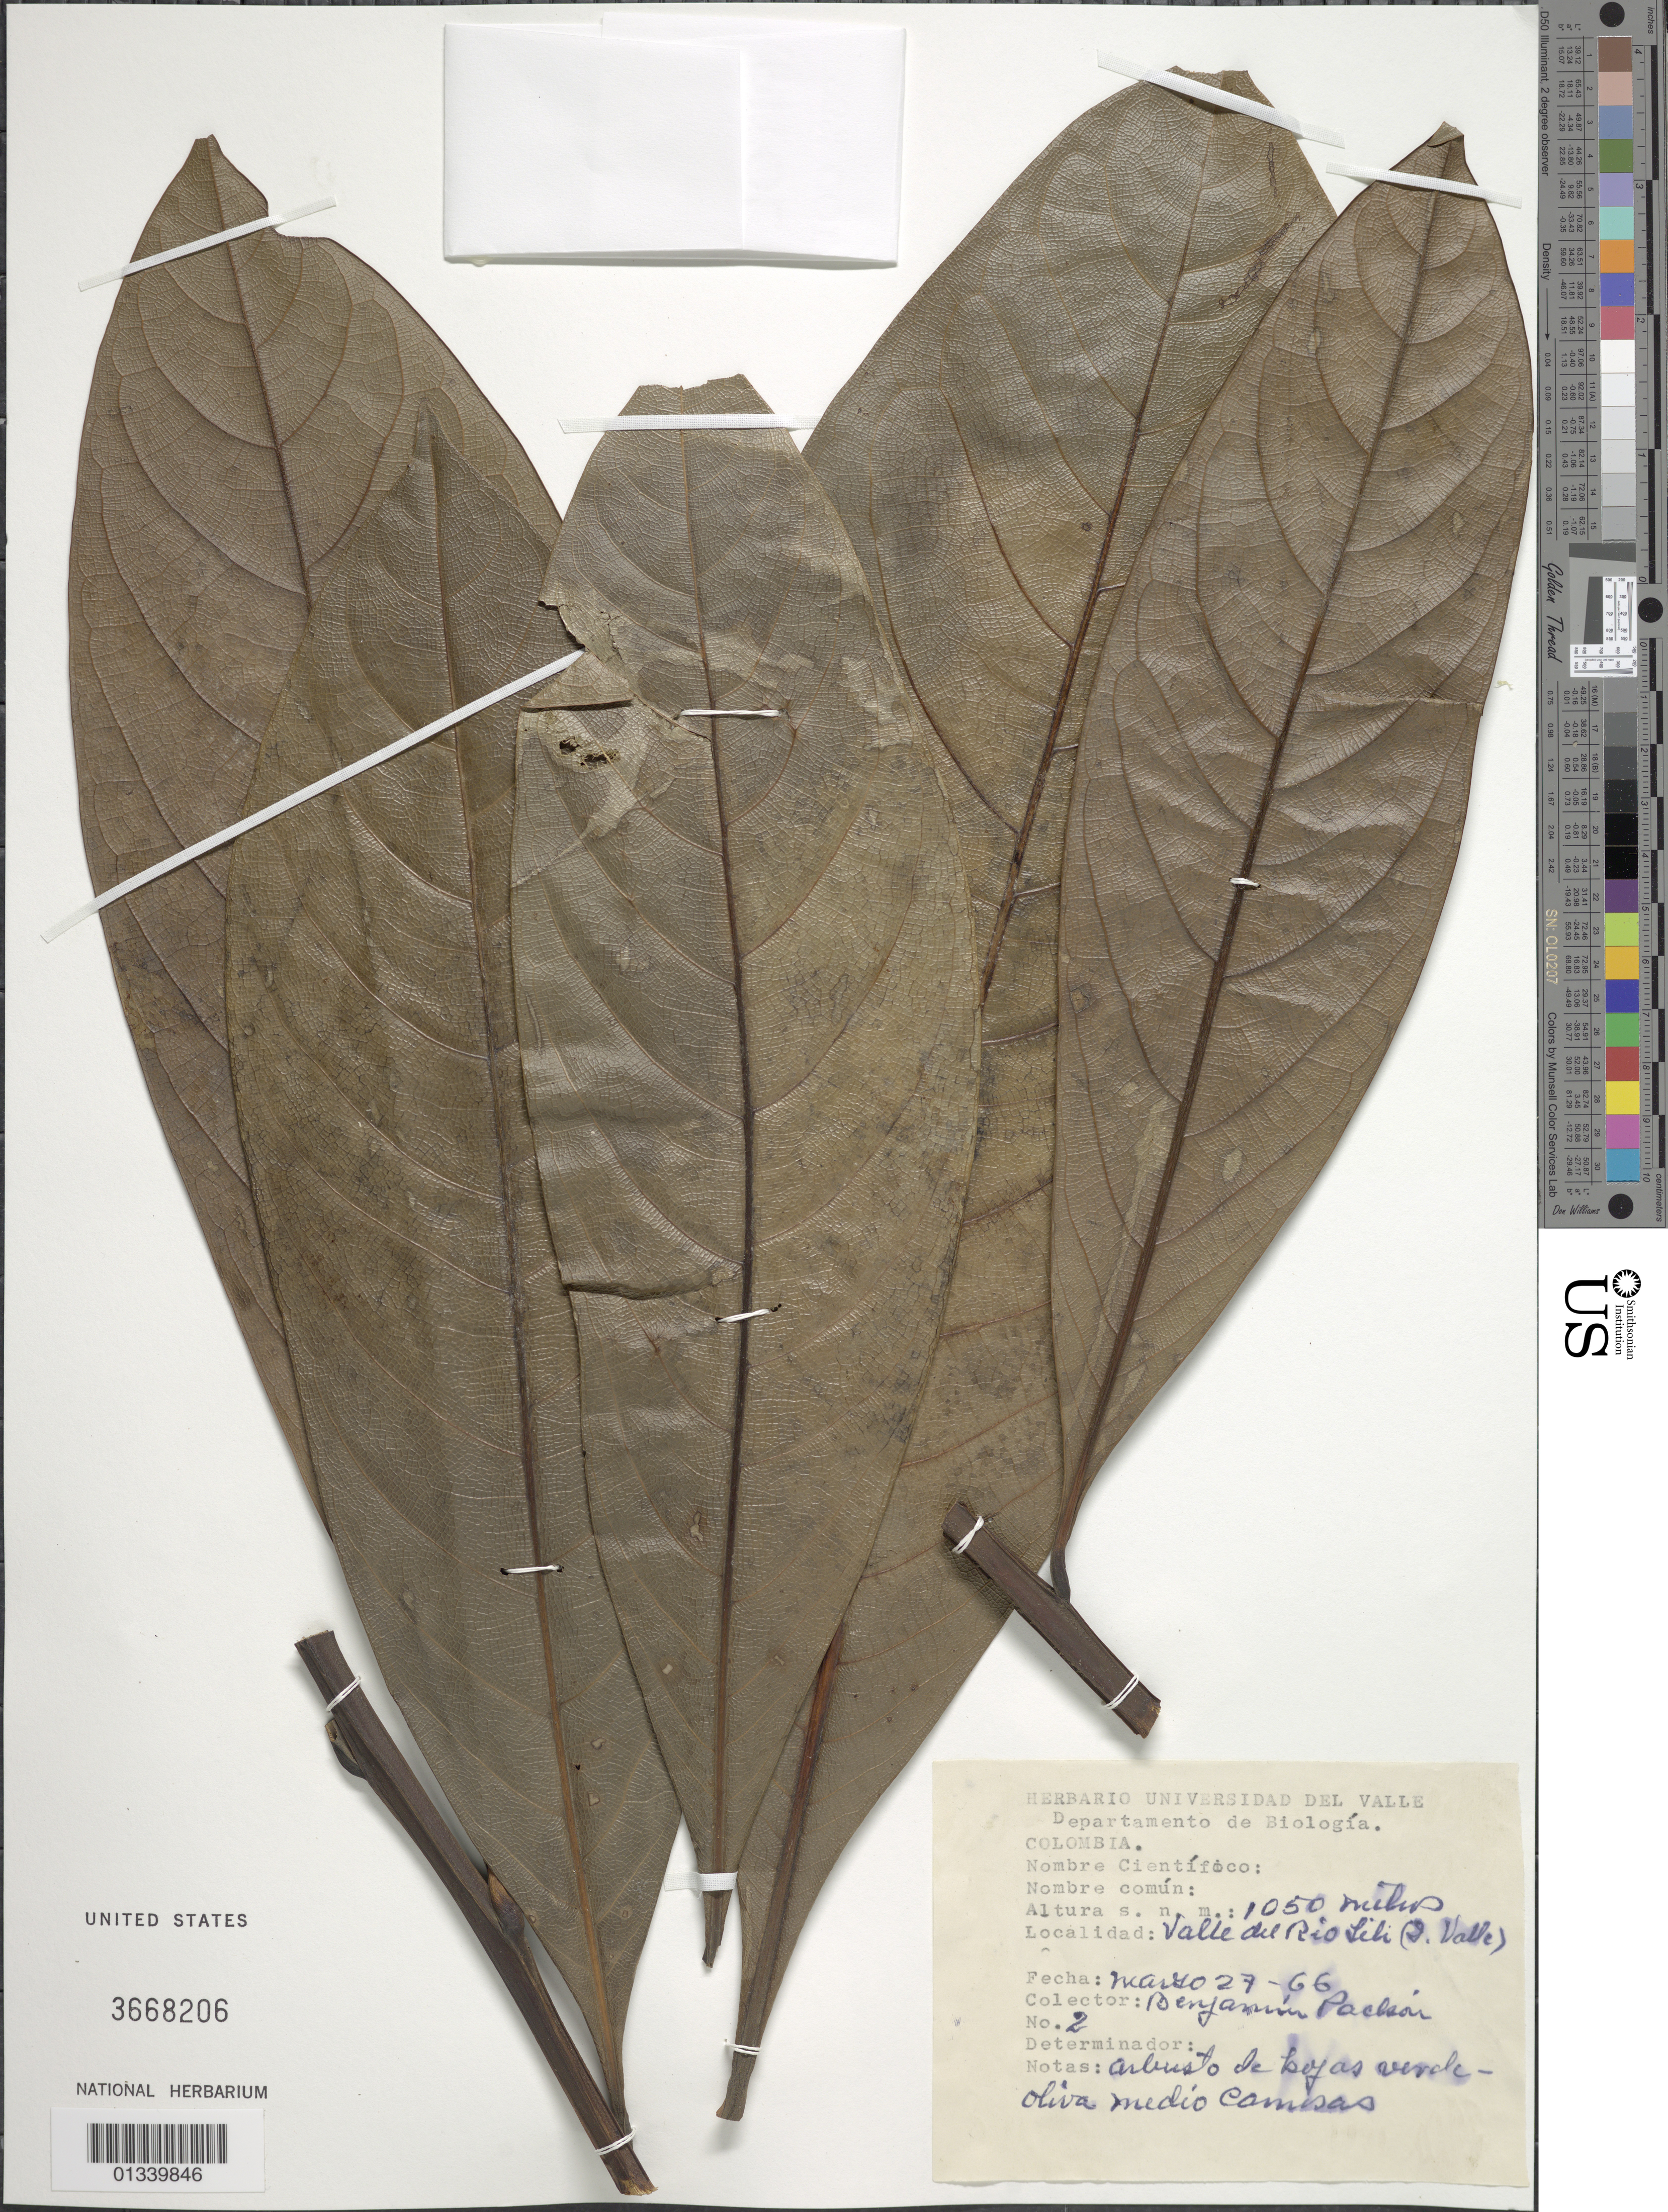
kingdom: Plantae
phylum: Tracheophyta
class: Magnoliopsida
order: Laurales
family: Lauraceae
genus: Ocotea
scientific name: Ocotea sp.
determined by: Ávila, F. A.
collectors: B. Packón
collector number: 2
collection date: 1966-03-27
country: Colombia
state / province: Valle del Cauca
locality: Rio Lili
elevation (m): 1050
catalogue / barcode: US 3668206